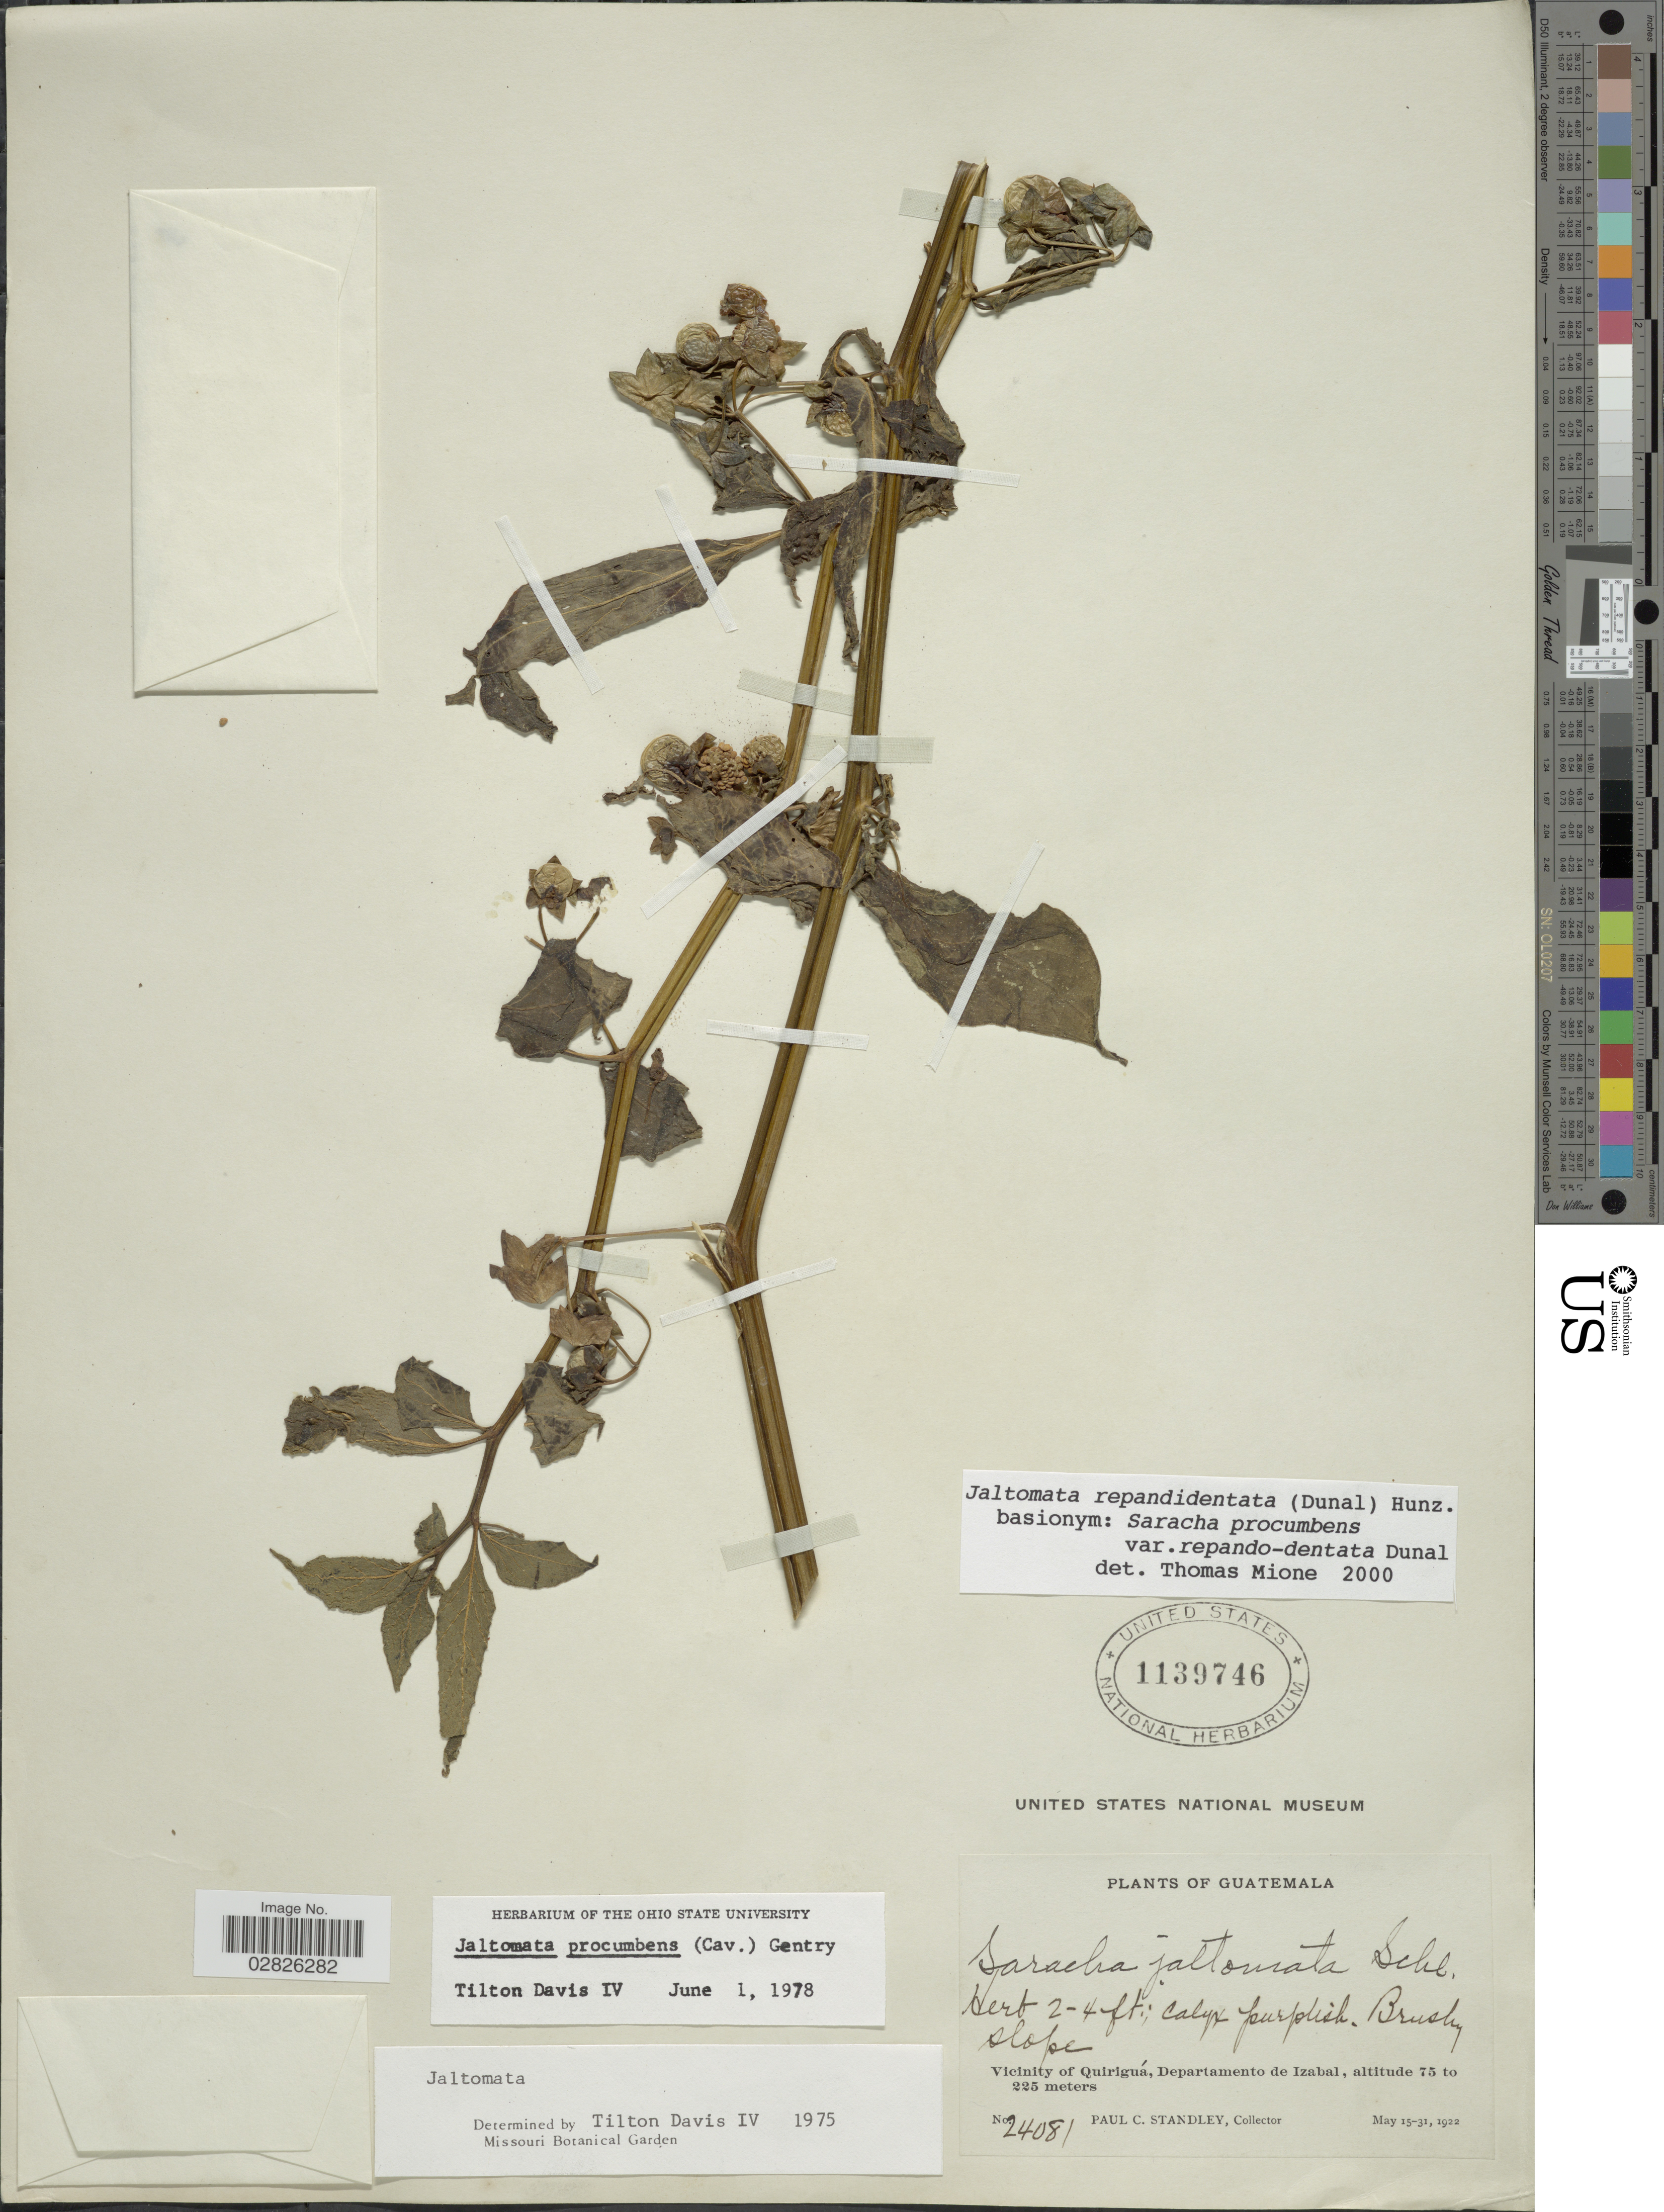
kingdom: Plantae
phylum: Tracheophyta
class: Magnoliopsida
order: Solanales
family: Solanaceae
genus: Jaltomata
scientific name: Jaltomata repandidentata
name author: (Dunal) Hunz.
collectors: P. C. Standley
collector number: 24081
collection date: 1922-05-15/1922-05-31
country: Guatemala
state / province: Izabal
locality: Vicinity of Quiriguá, Departamento de Izabal.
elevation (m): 75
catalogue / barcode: US 1139746